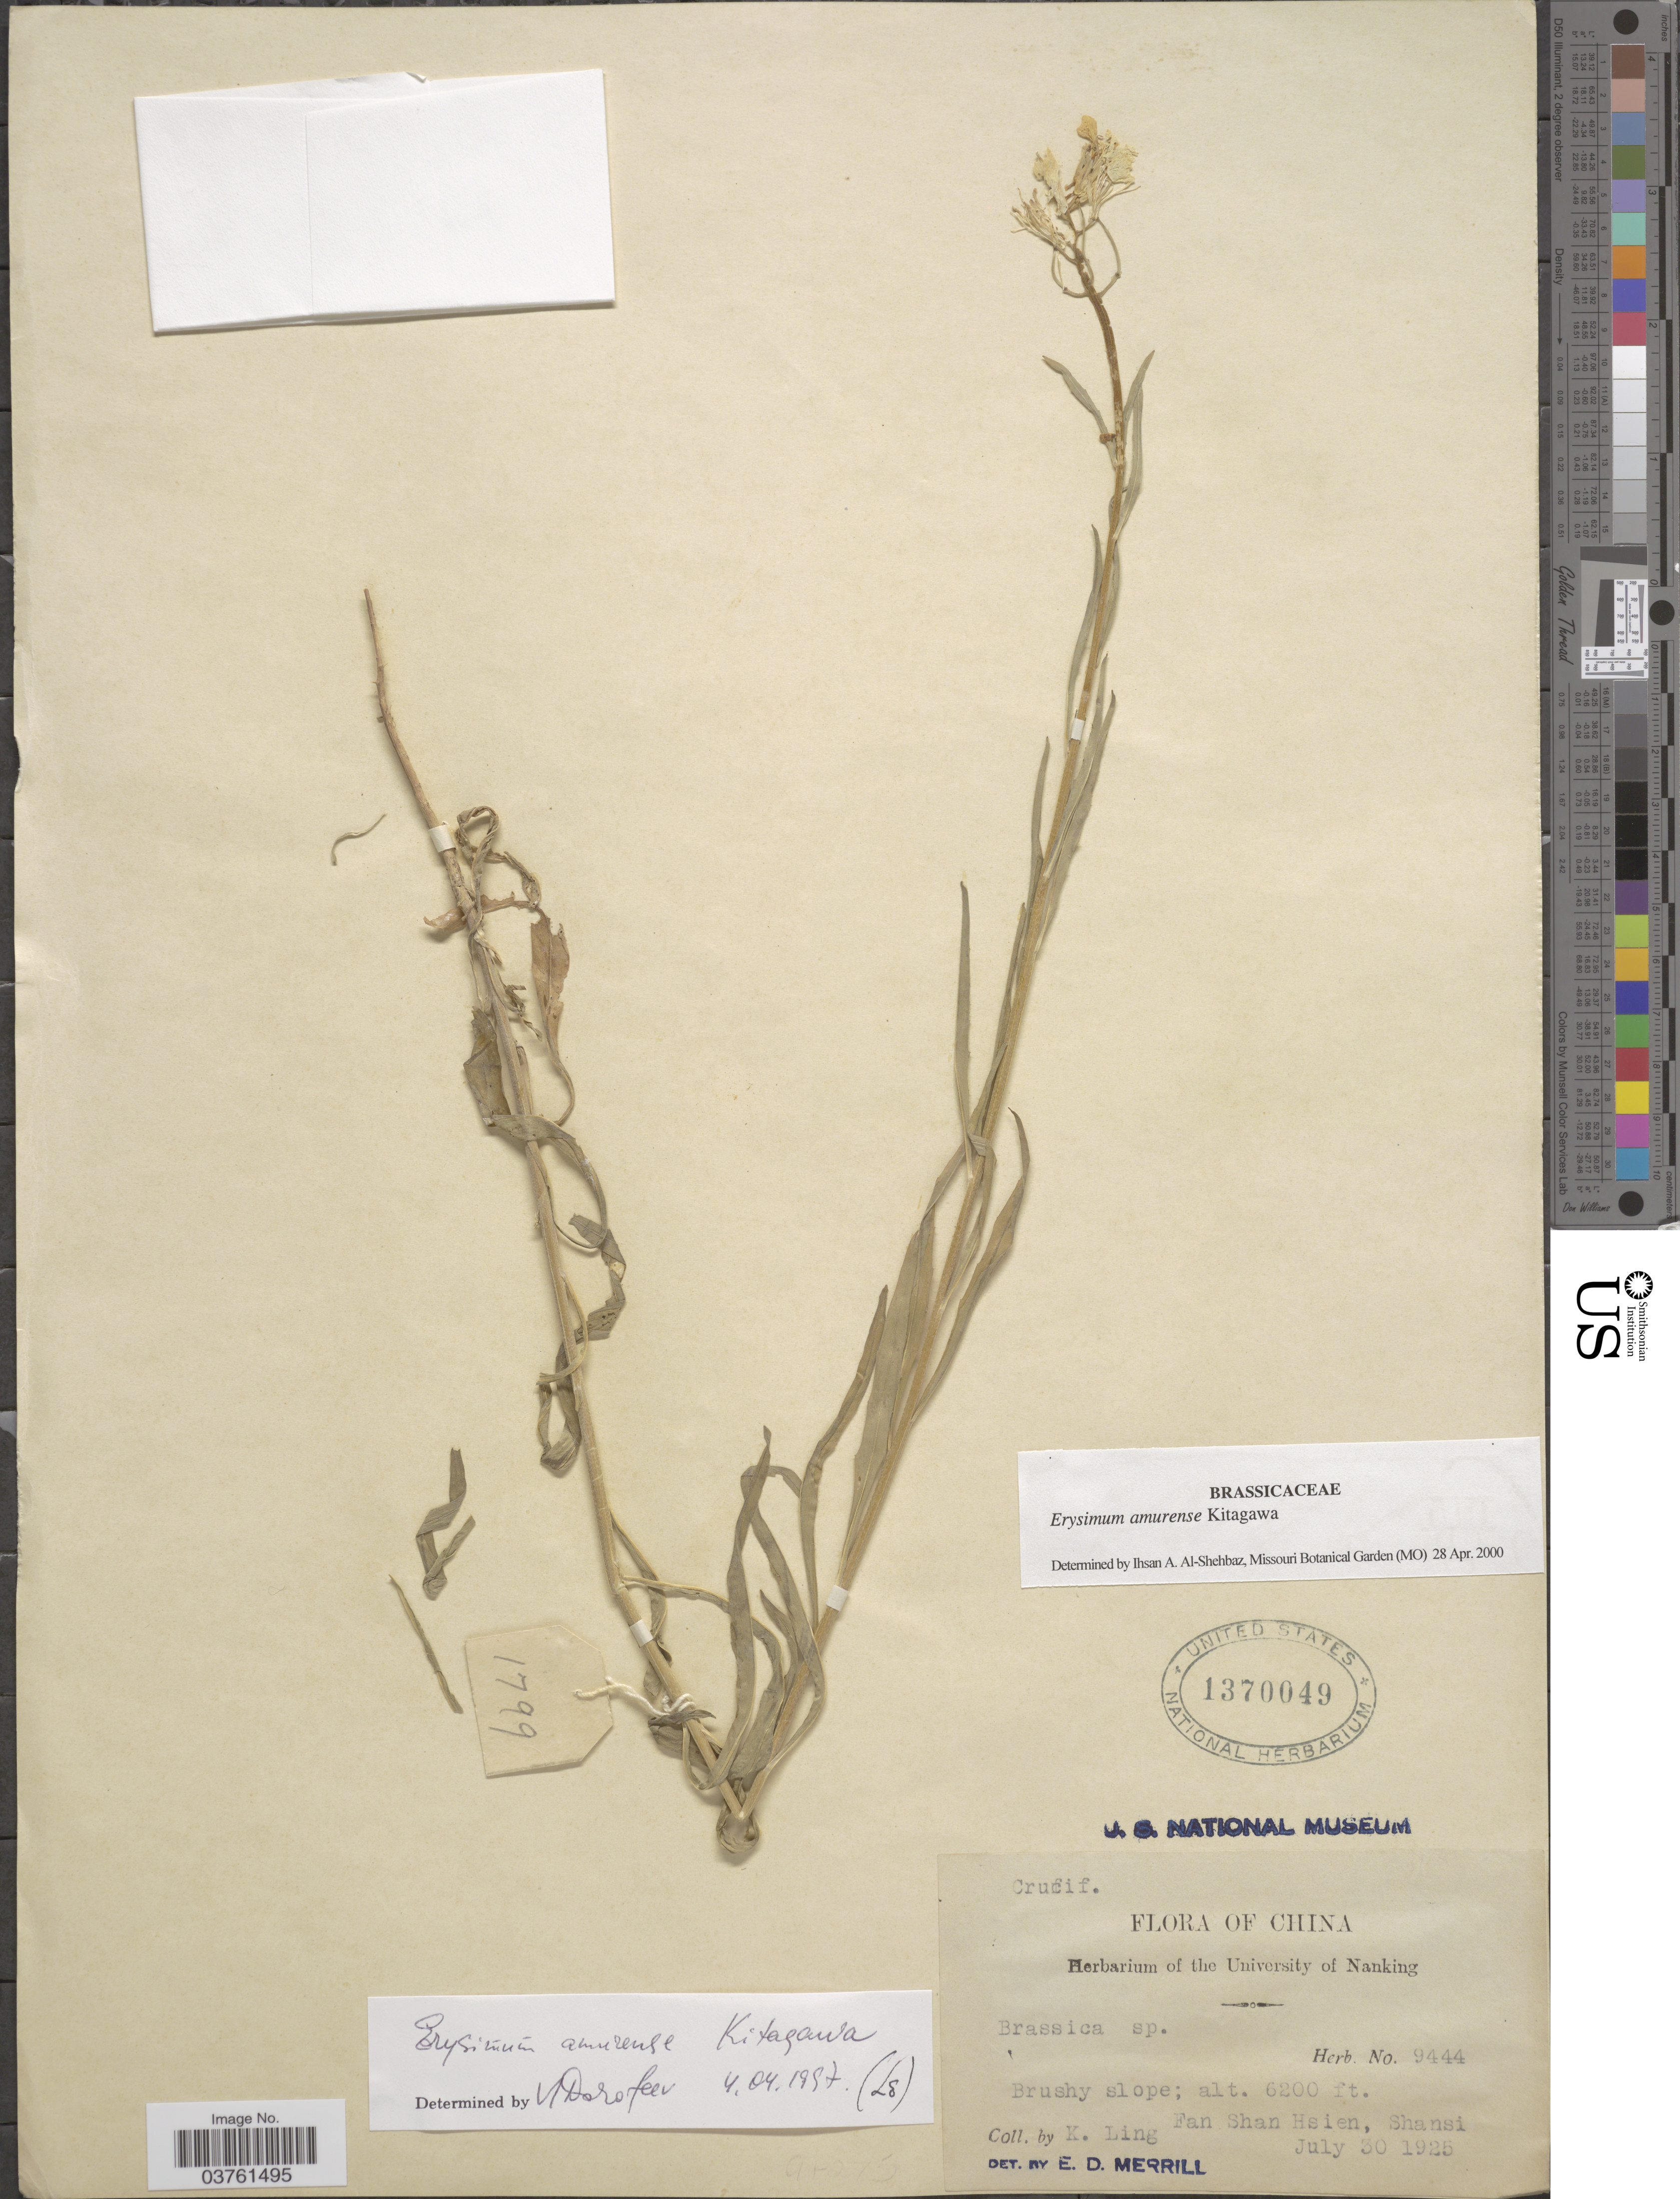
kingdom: Plantae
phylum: Tracheophyta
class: Magnoliopsida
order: Brassicales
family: Brassicaceae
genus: Erysimum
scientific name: Erysimum amurense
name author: Kitag.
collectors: K. Ling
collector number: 9444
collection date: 1925-07-30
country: China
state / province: Shanxi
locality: Fan Shan Hsien, Shansi.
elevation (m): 1890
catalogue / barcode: US 1370049